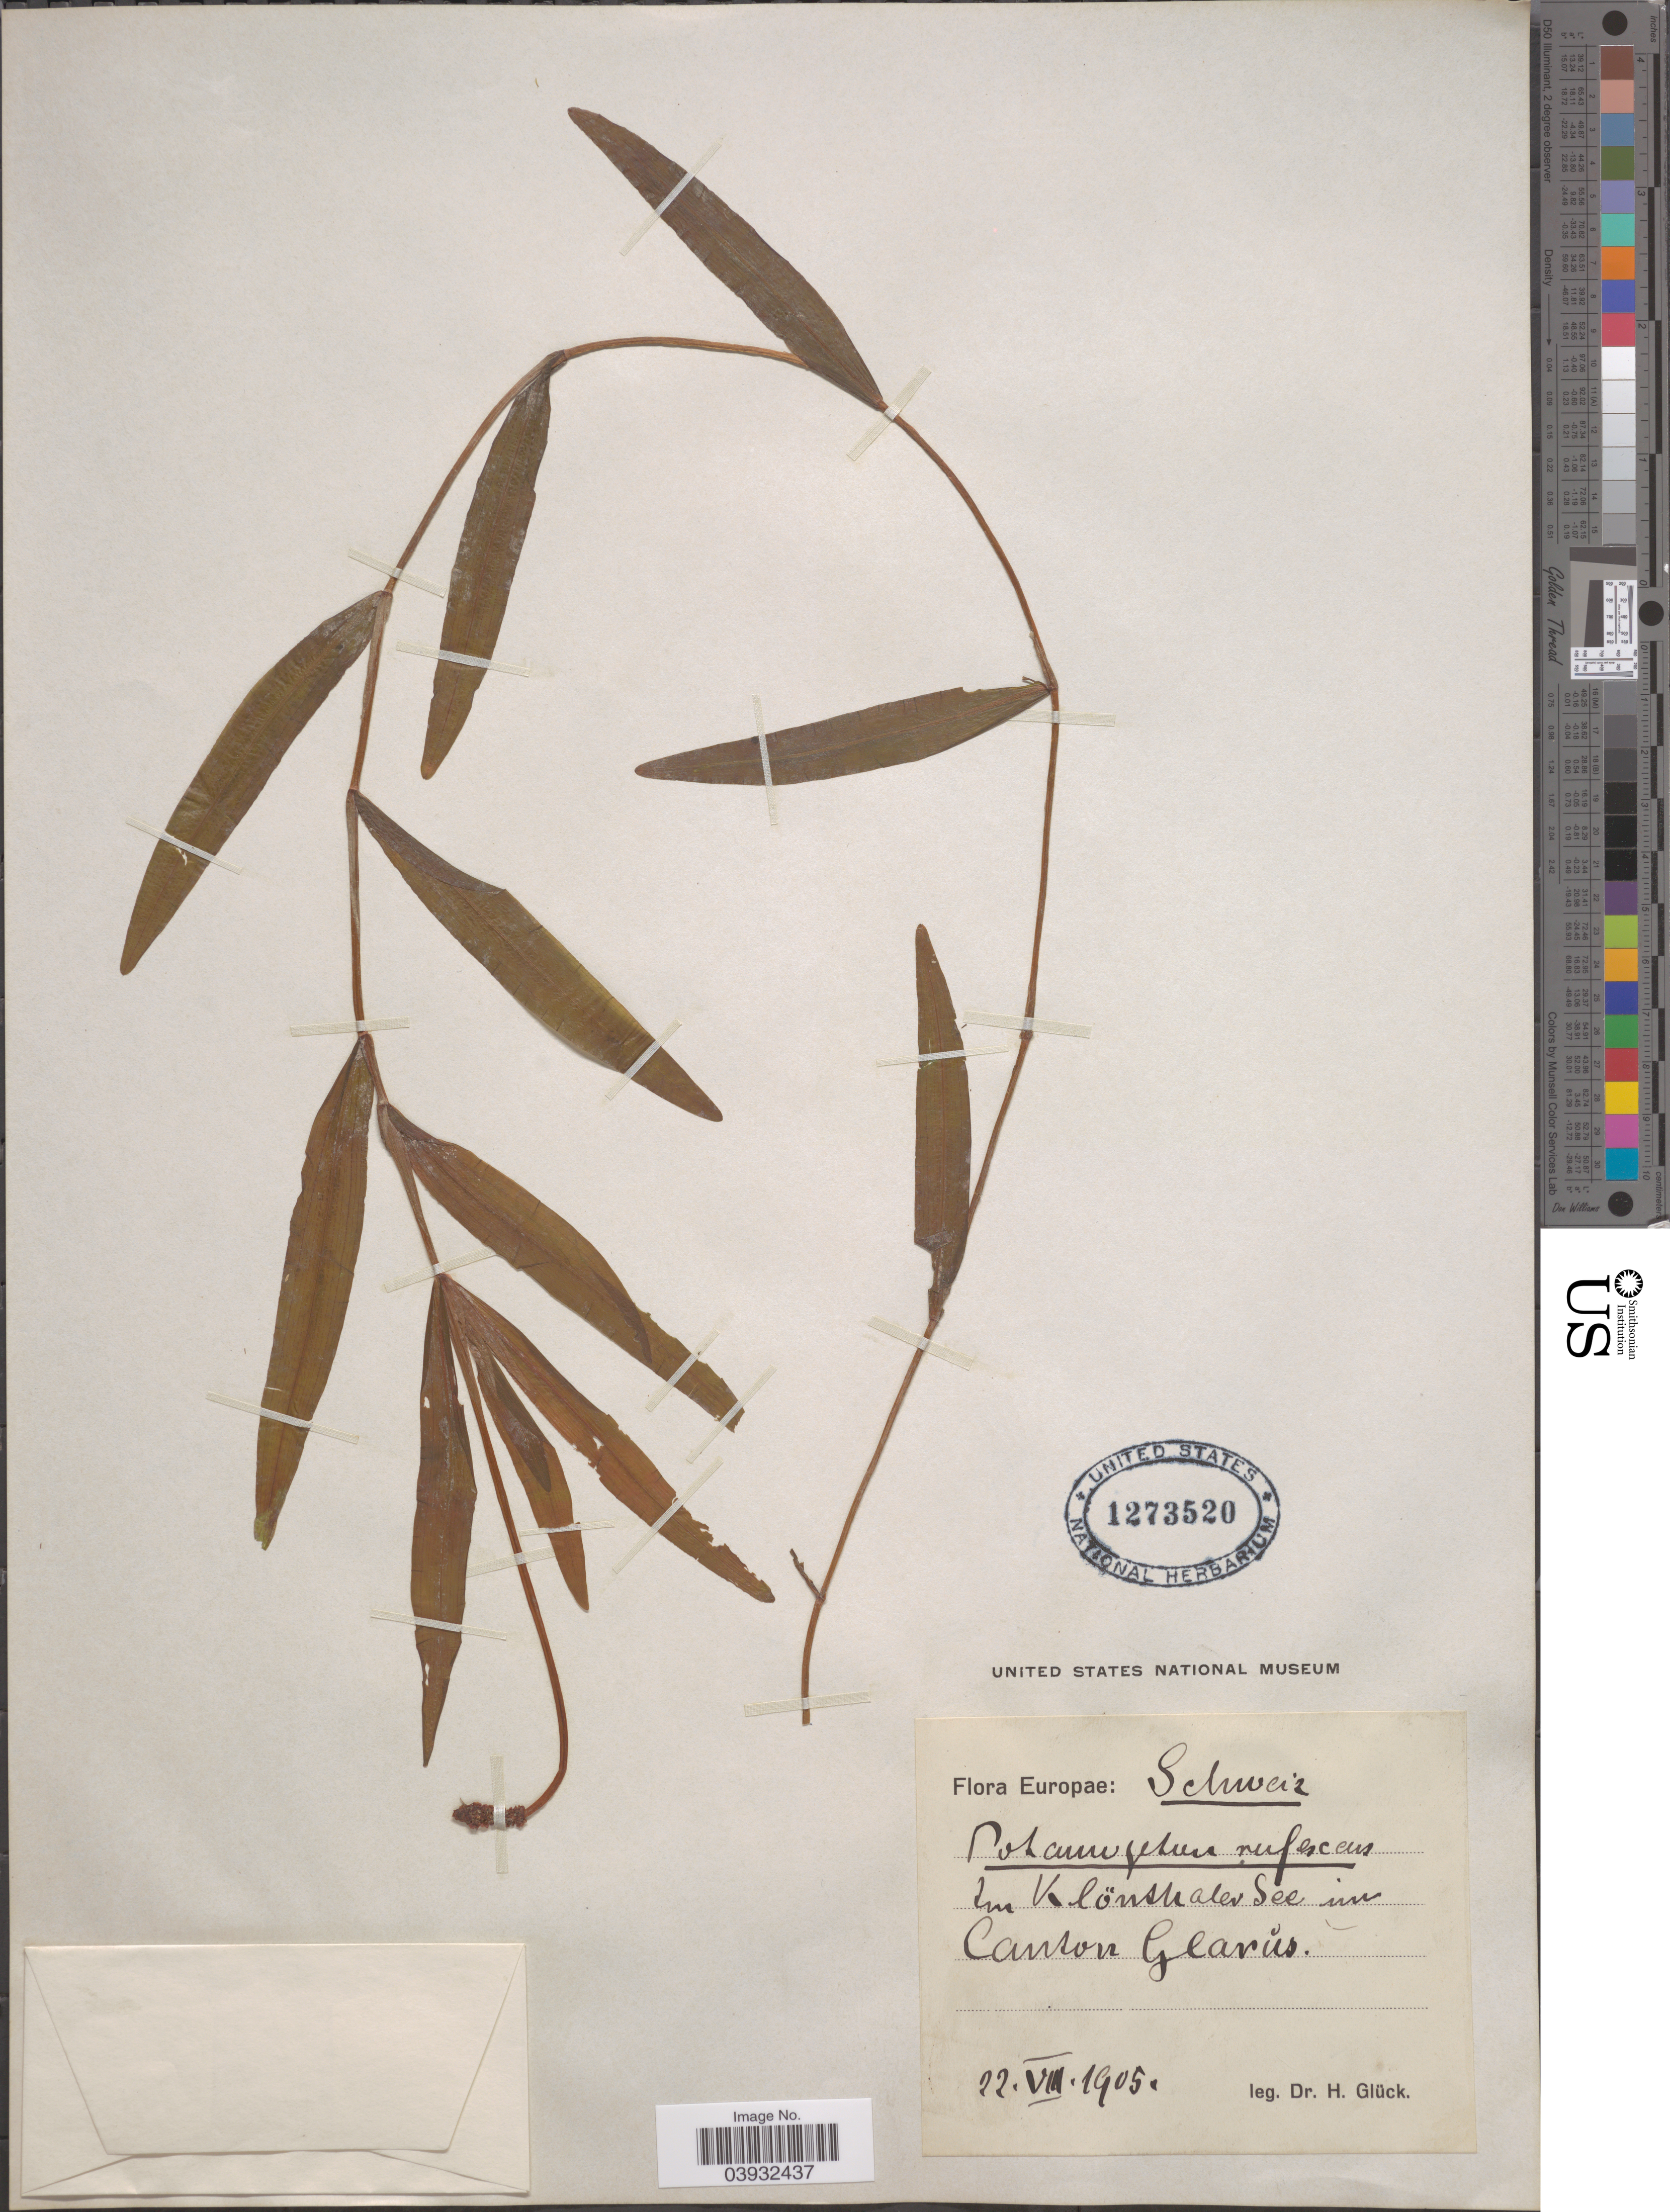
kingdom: Plantae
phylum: Tracheophyta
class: Liliopsida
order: Alismatales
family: Potamogetonaceae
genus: Potamogeton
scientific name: Potamogeton rufescens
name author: Schrad.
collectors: H. Glück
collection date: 1905-08-22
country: Switzerland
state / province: Glarus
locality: Schweiz. Im Klönsualev See im Canton Glarus.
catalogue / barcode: US 1273520